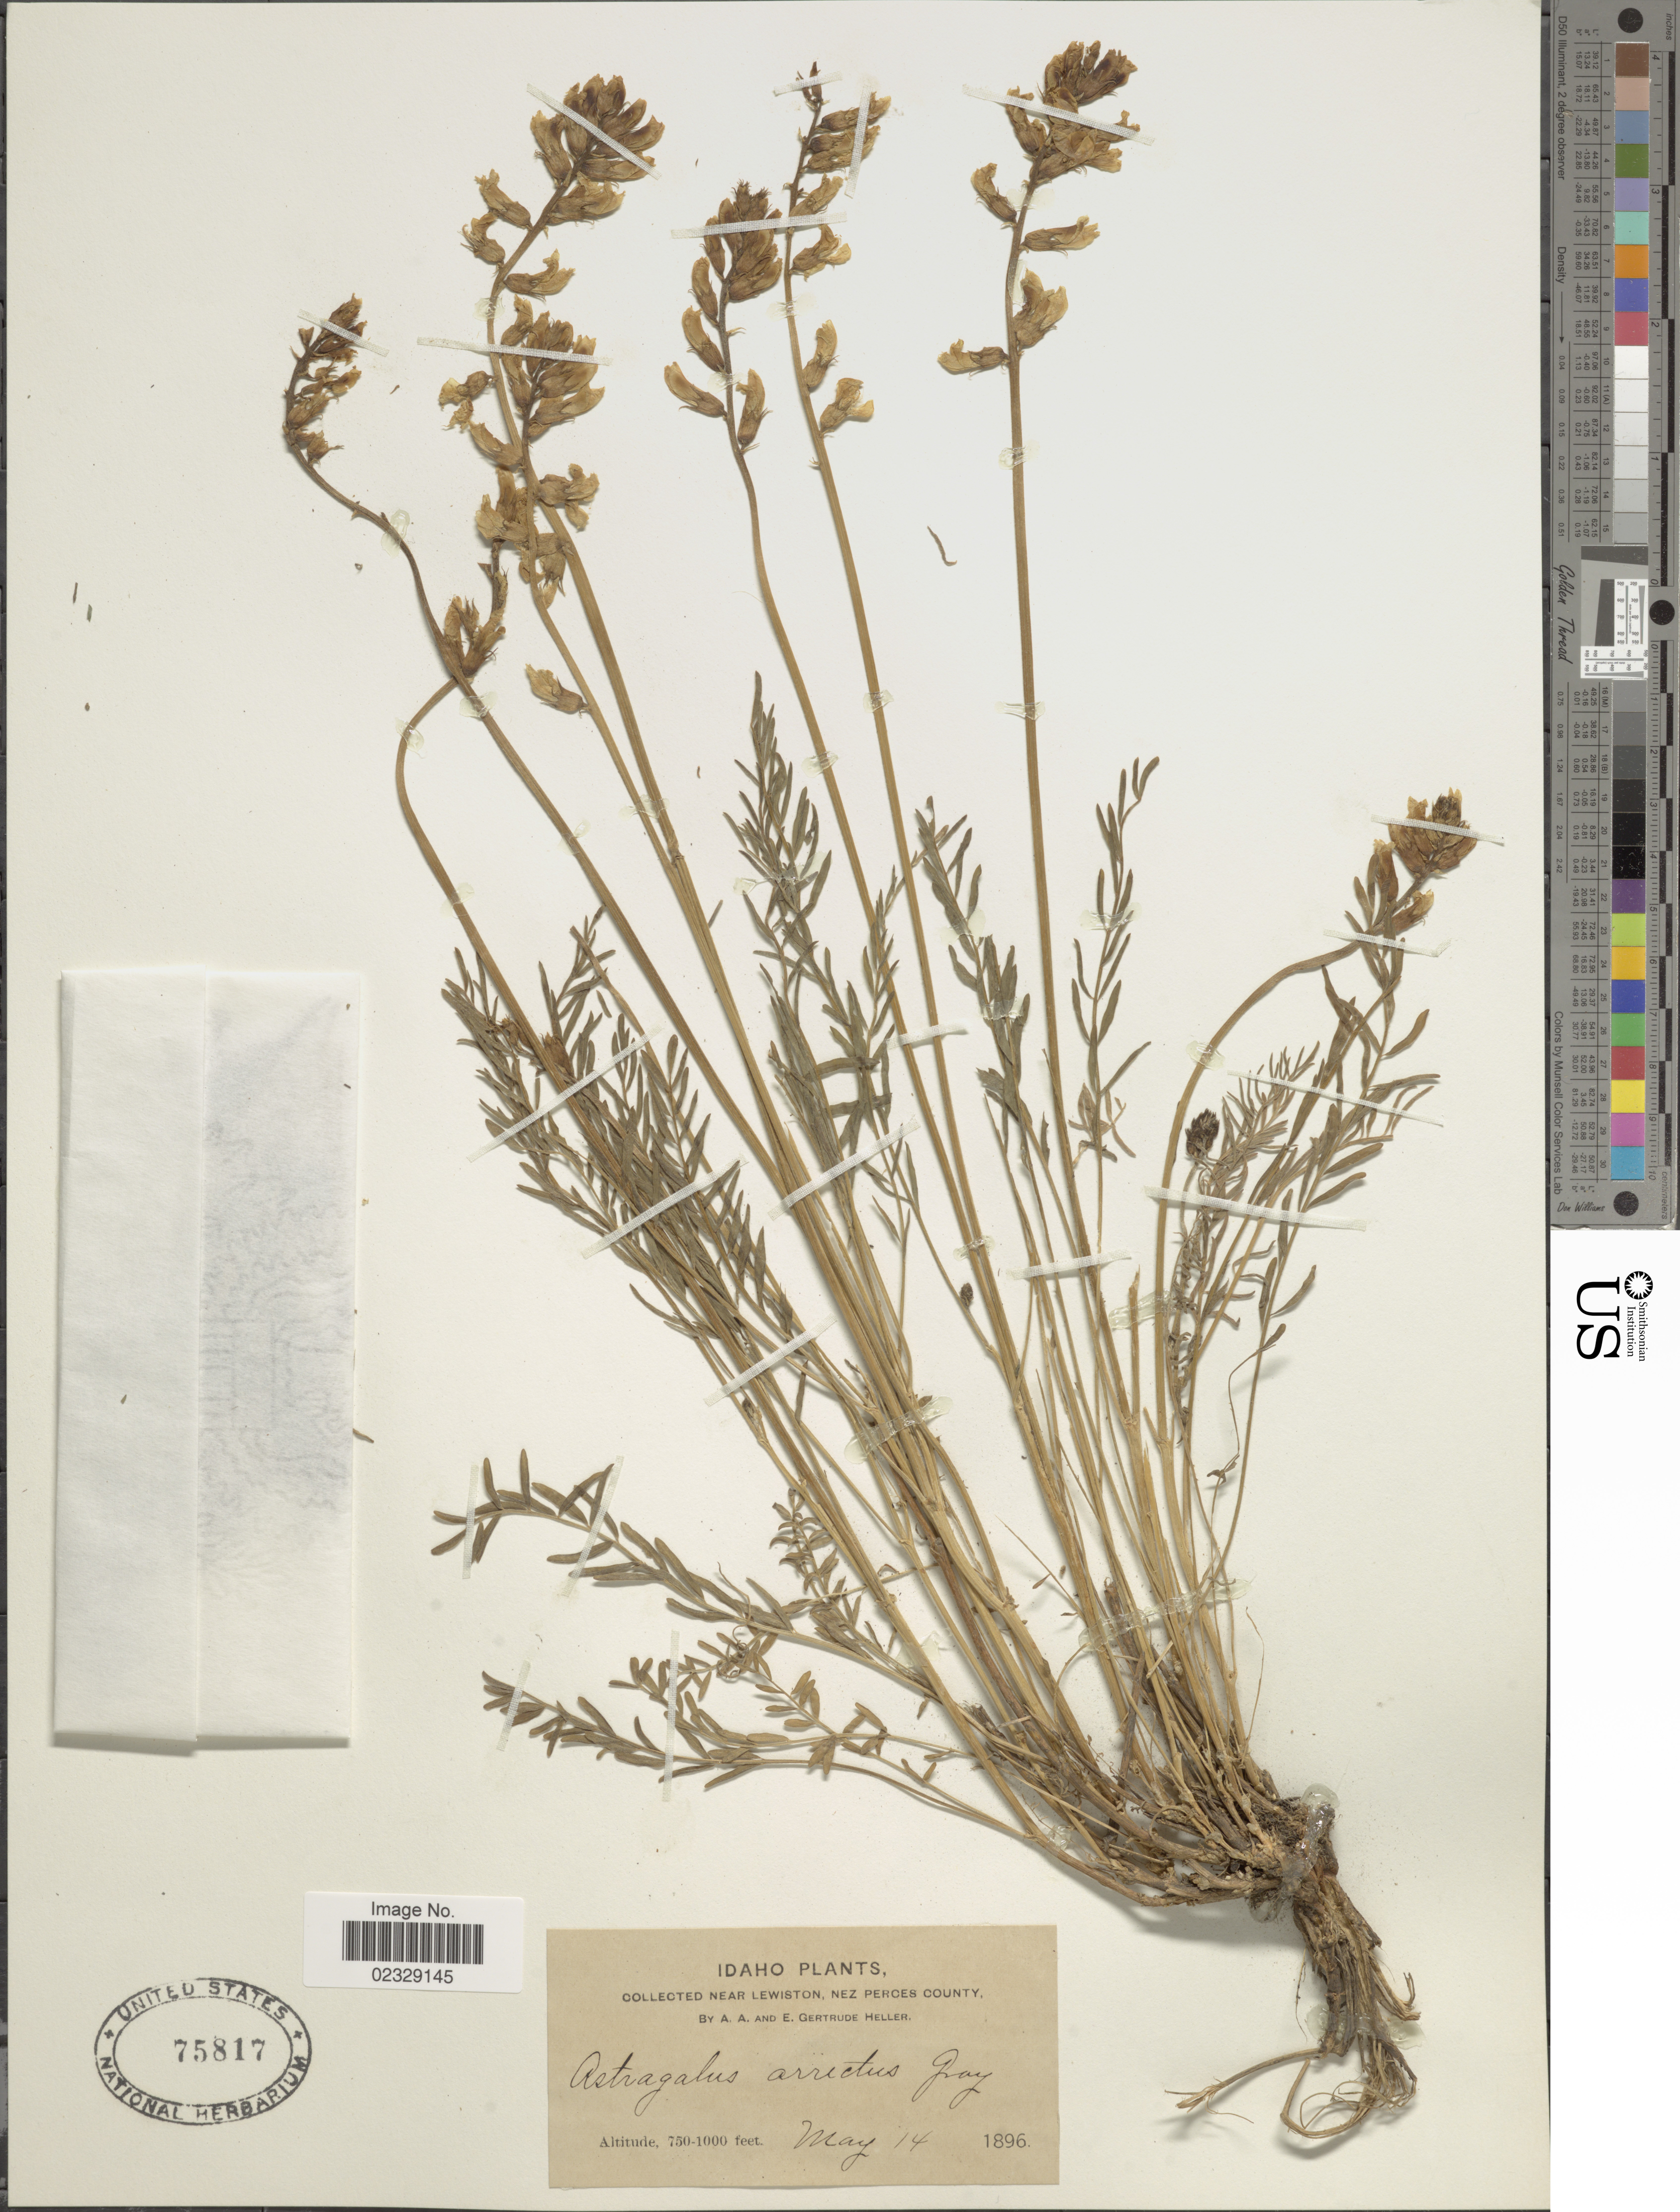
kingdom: Plantae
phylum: Tracheophyta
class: Magnoliopsida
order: Fabales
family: Fabaceae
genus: Astragalus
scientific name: Astragalus arrectus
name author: A. Gray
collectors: A. A. Heller & E. G. Heller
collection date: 1896-05-14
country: United States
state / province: Idaho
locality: Near Lewiston, Nez Perces County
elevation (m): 229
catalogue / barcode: US 75817